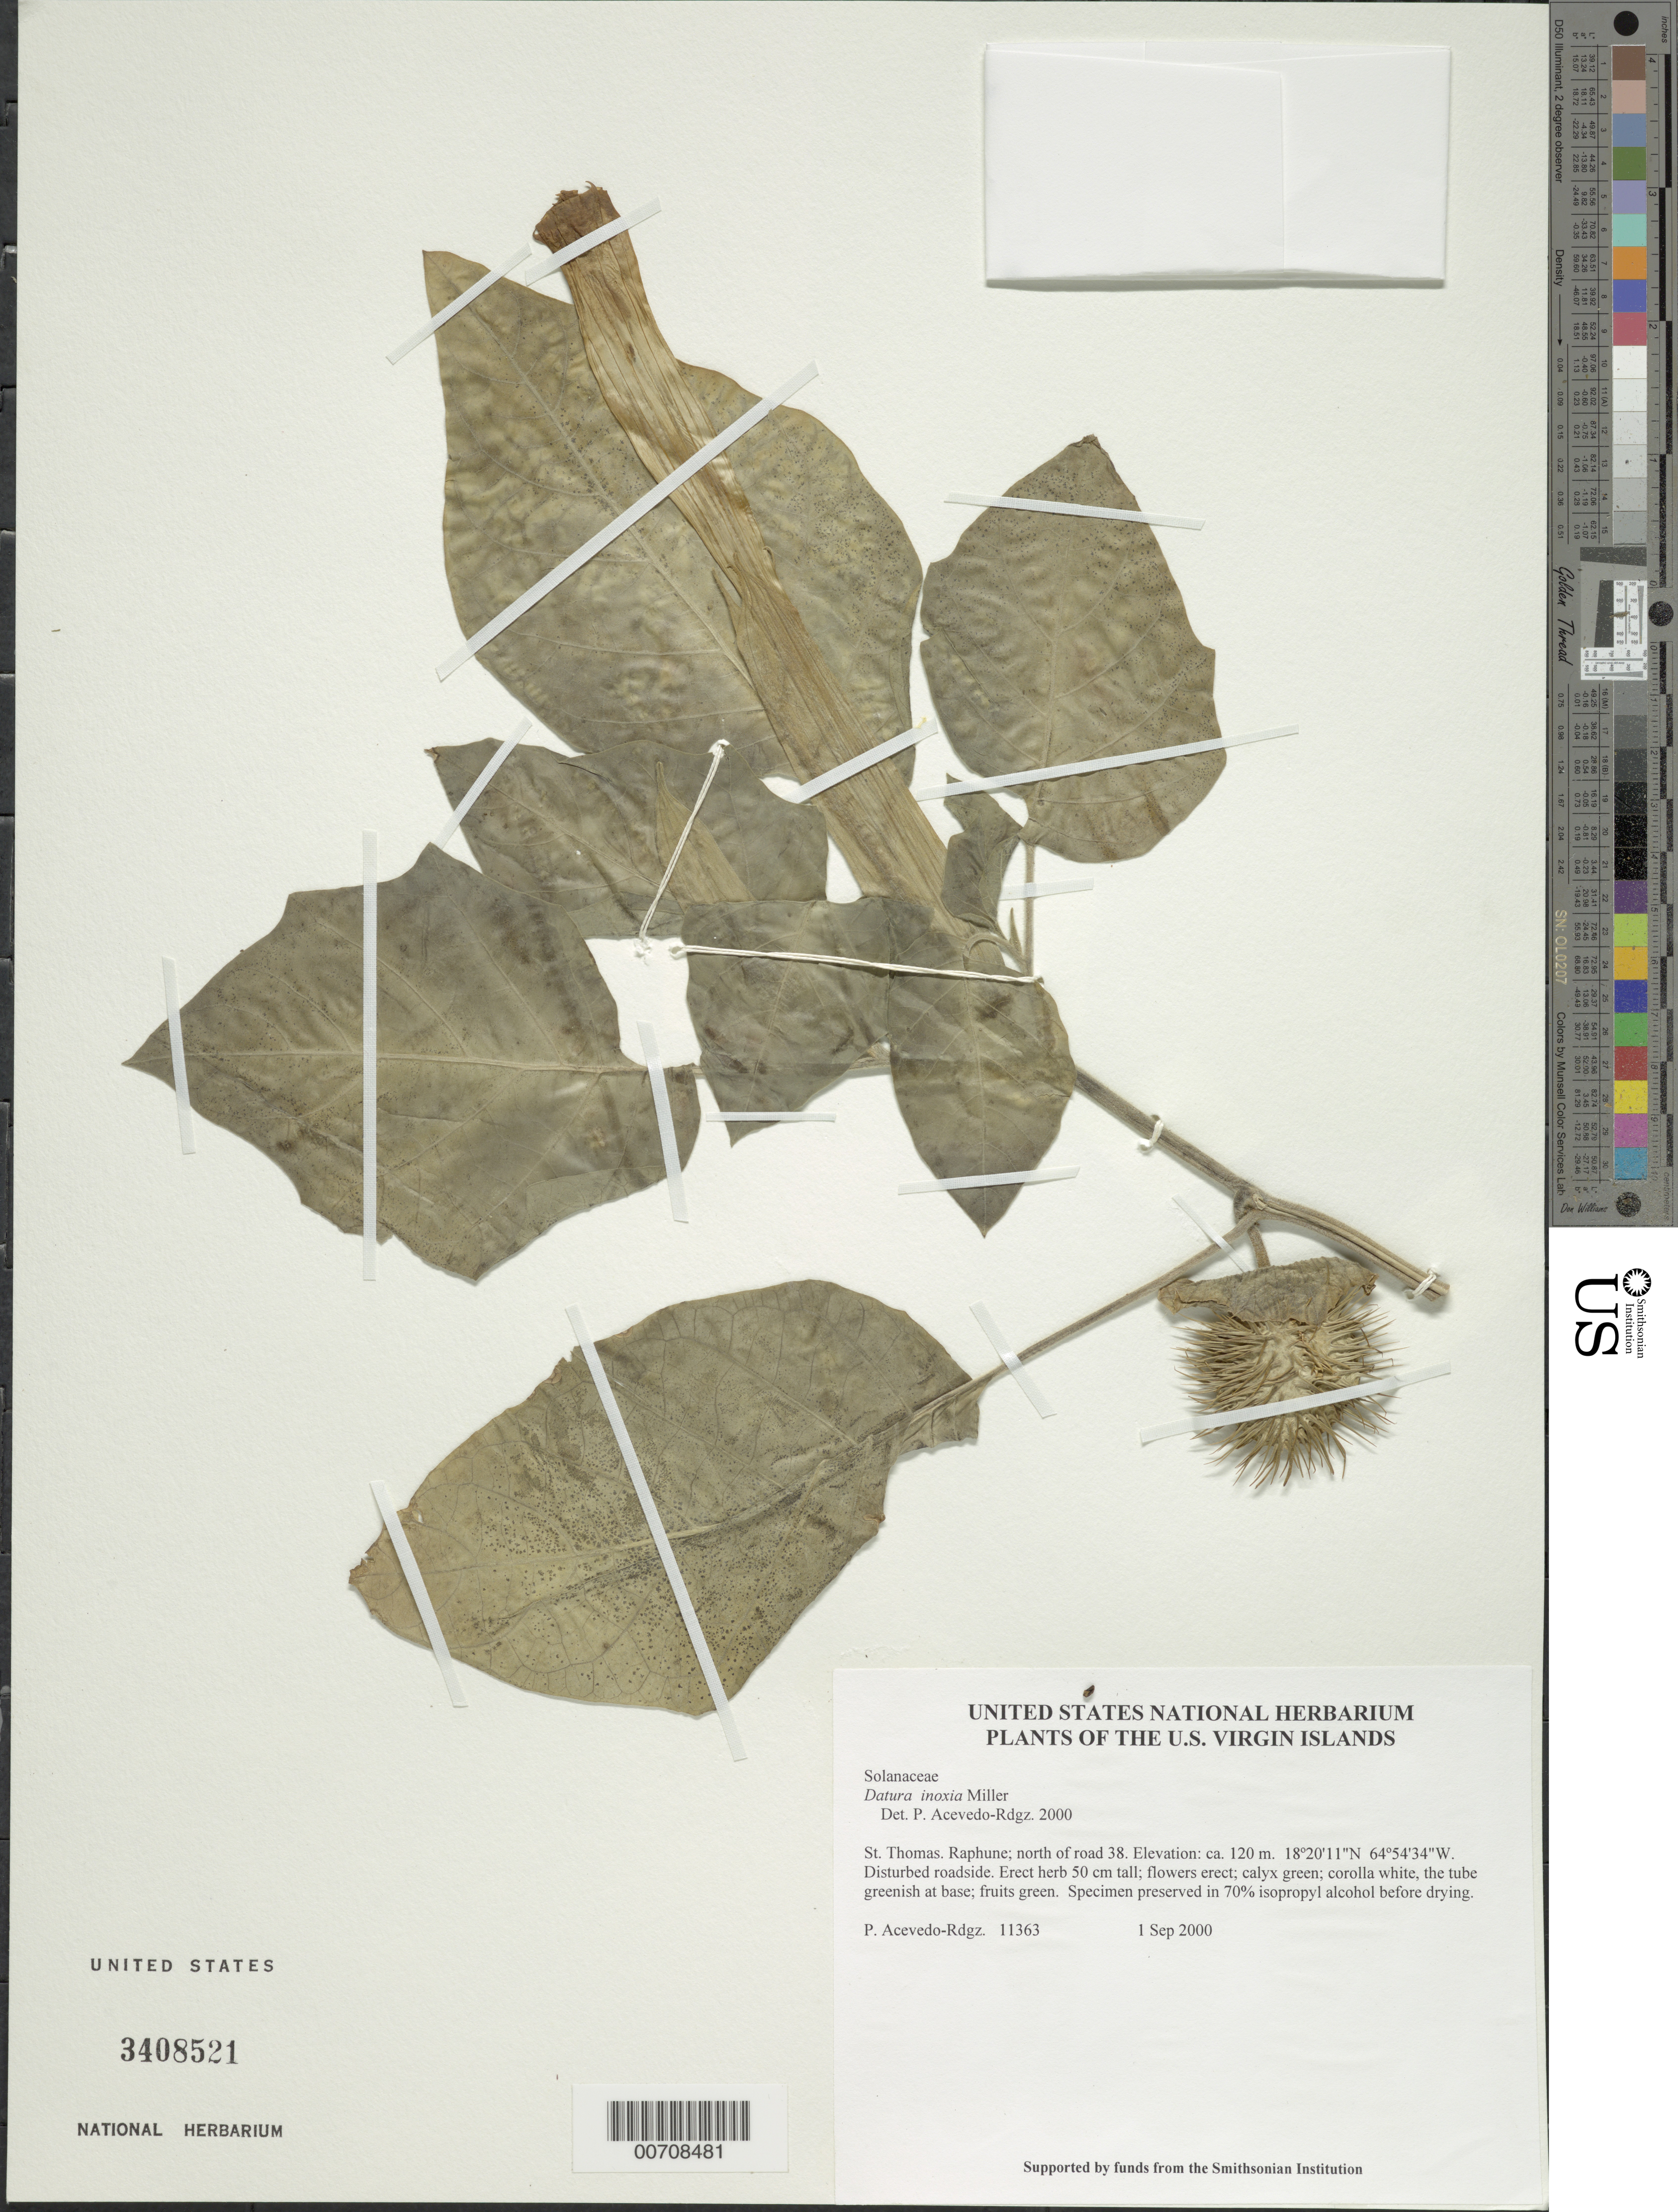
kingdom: Plantae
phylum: Tracheophyta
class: Magnoliopsida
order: Solanales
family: Solanaceae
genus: Datura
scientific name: Datura innoxia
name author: Mill.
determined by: Acevedo-Rodríguez, P., (BOT), Smithsonian Institution - National Museum of Natural History (UNITED STATES)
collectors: P. Acevedo-Rodr.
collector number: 11363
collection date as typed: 01 Sep 2000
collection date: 2000-09-01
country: U.S. Virgin Islands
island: St. Thomas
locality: Raphune; north of road 38.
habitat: Disturbed roadside.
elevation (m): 120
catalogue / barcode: US 3408521